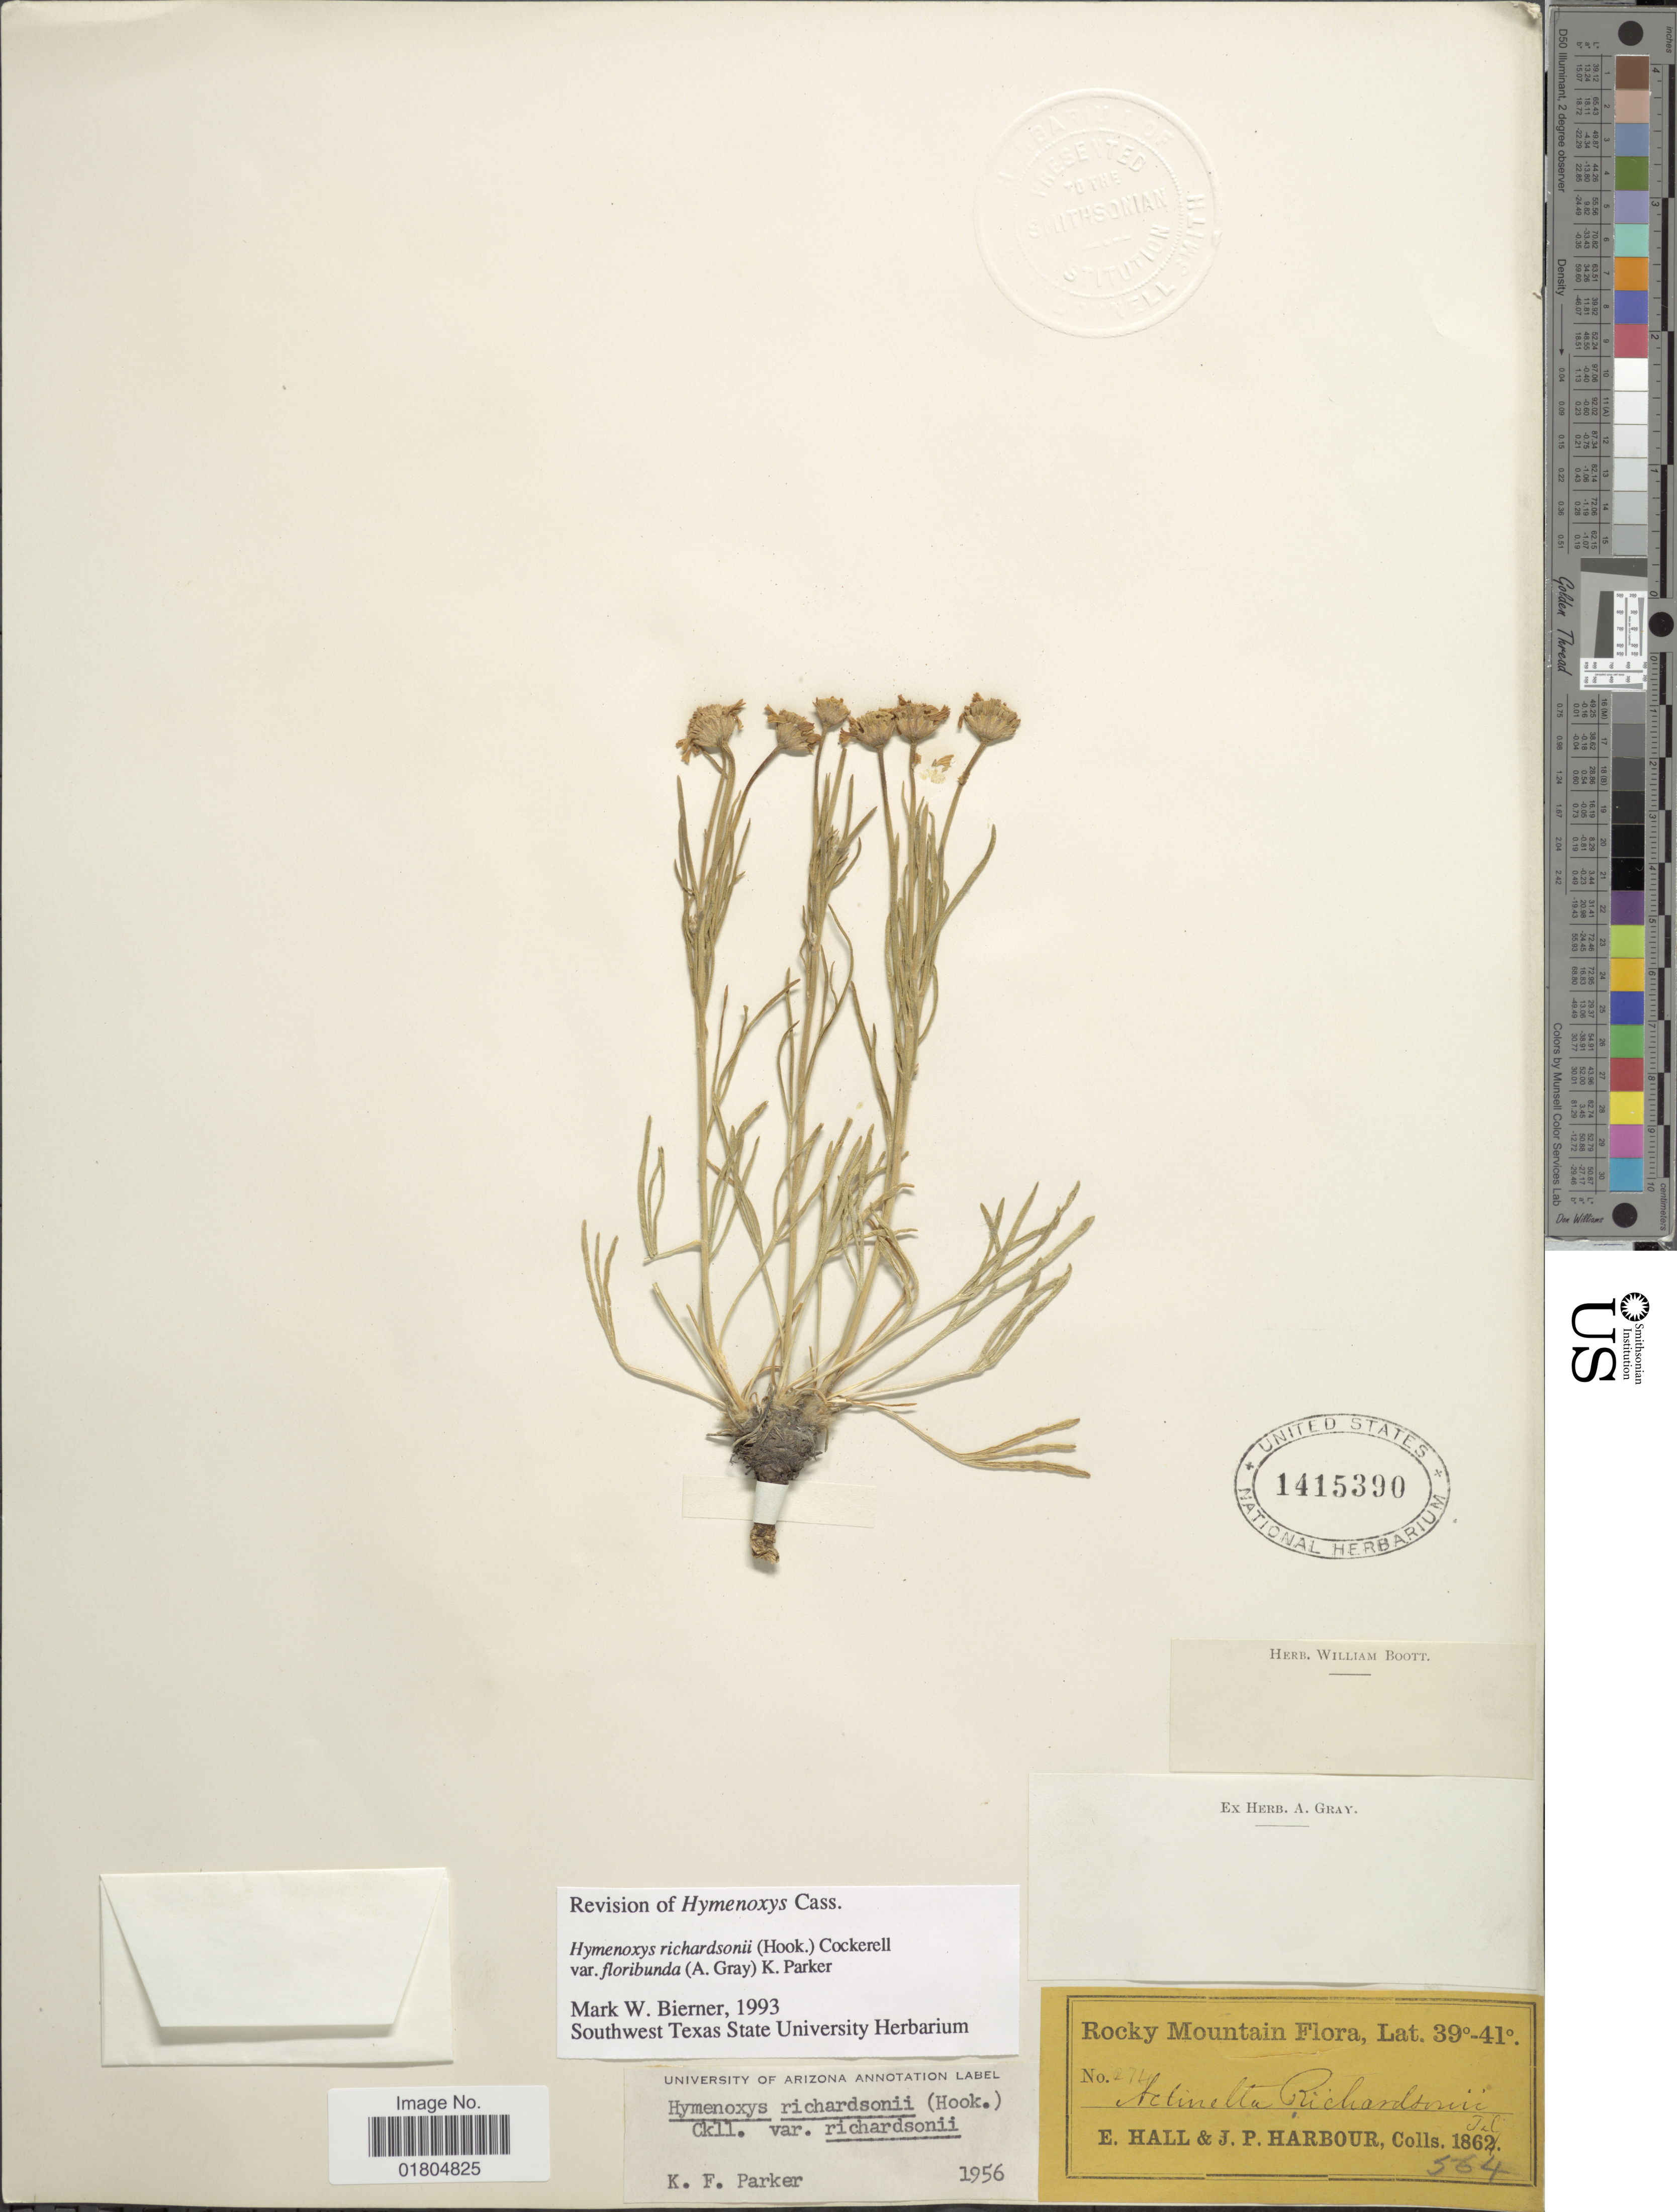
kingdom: Plantae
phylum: Tracheophyta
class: Magnoliopsida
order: Asterales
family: Asteraceae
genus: Hymenoxys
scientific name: Hymenoxys richardsonii var. floribunda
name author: (A. Gray) K.F. Parker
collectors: E. Hall & J. Harbour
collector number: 564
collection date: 1862-07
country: United States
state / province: Colorado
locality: Rocky Mtns.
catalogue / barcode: US 1415390